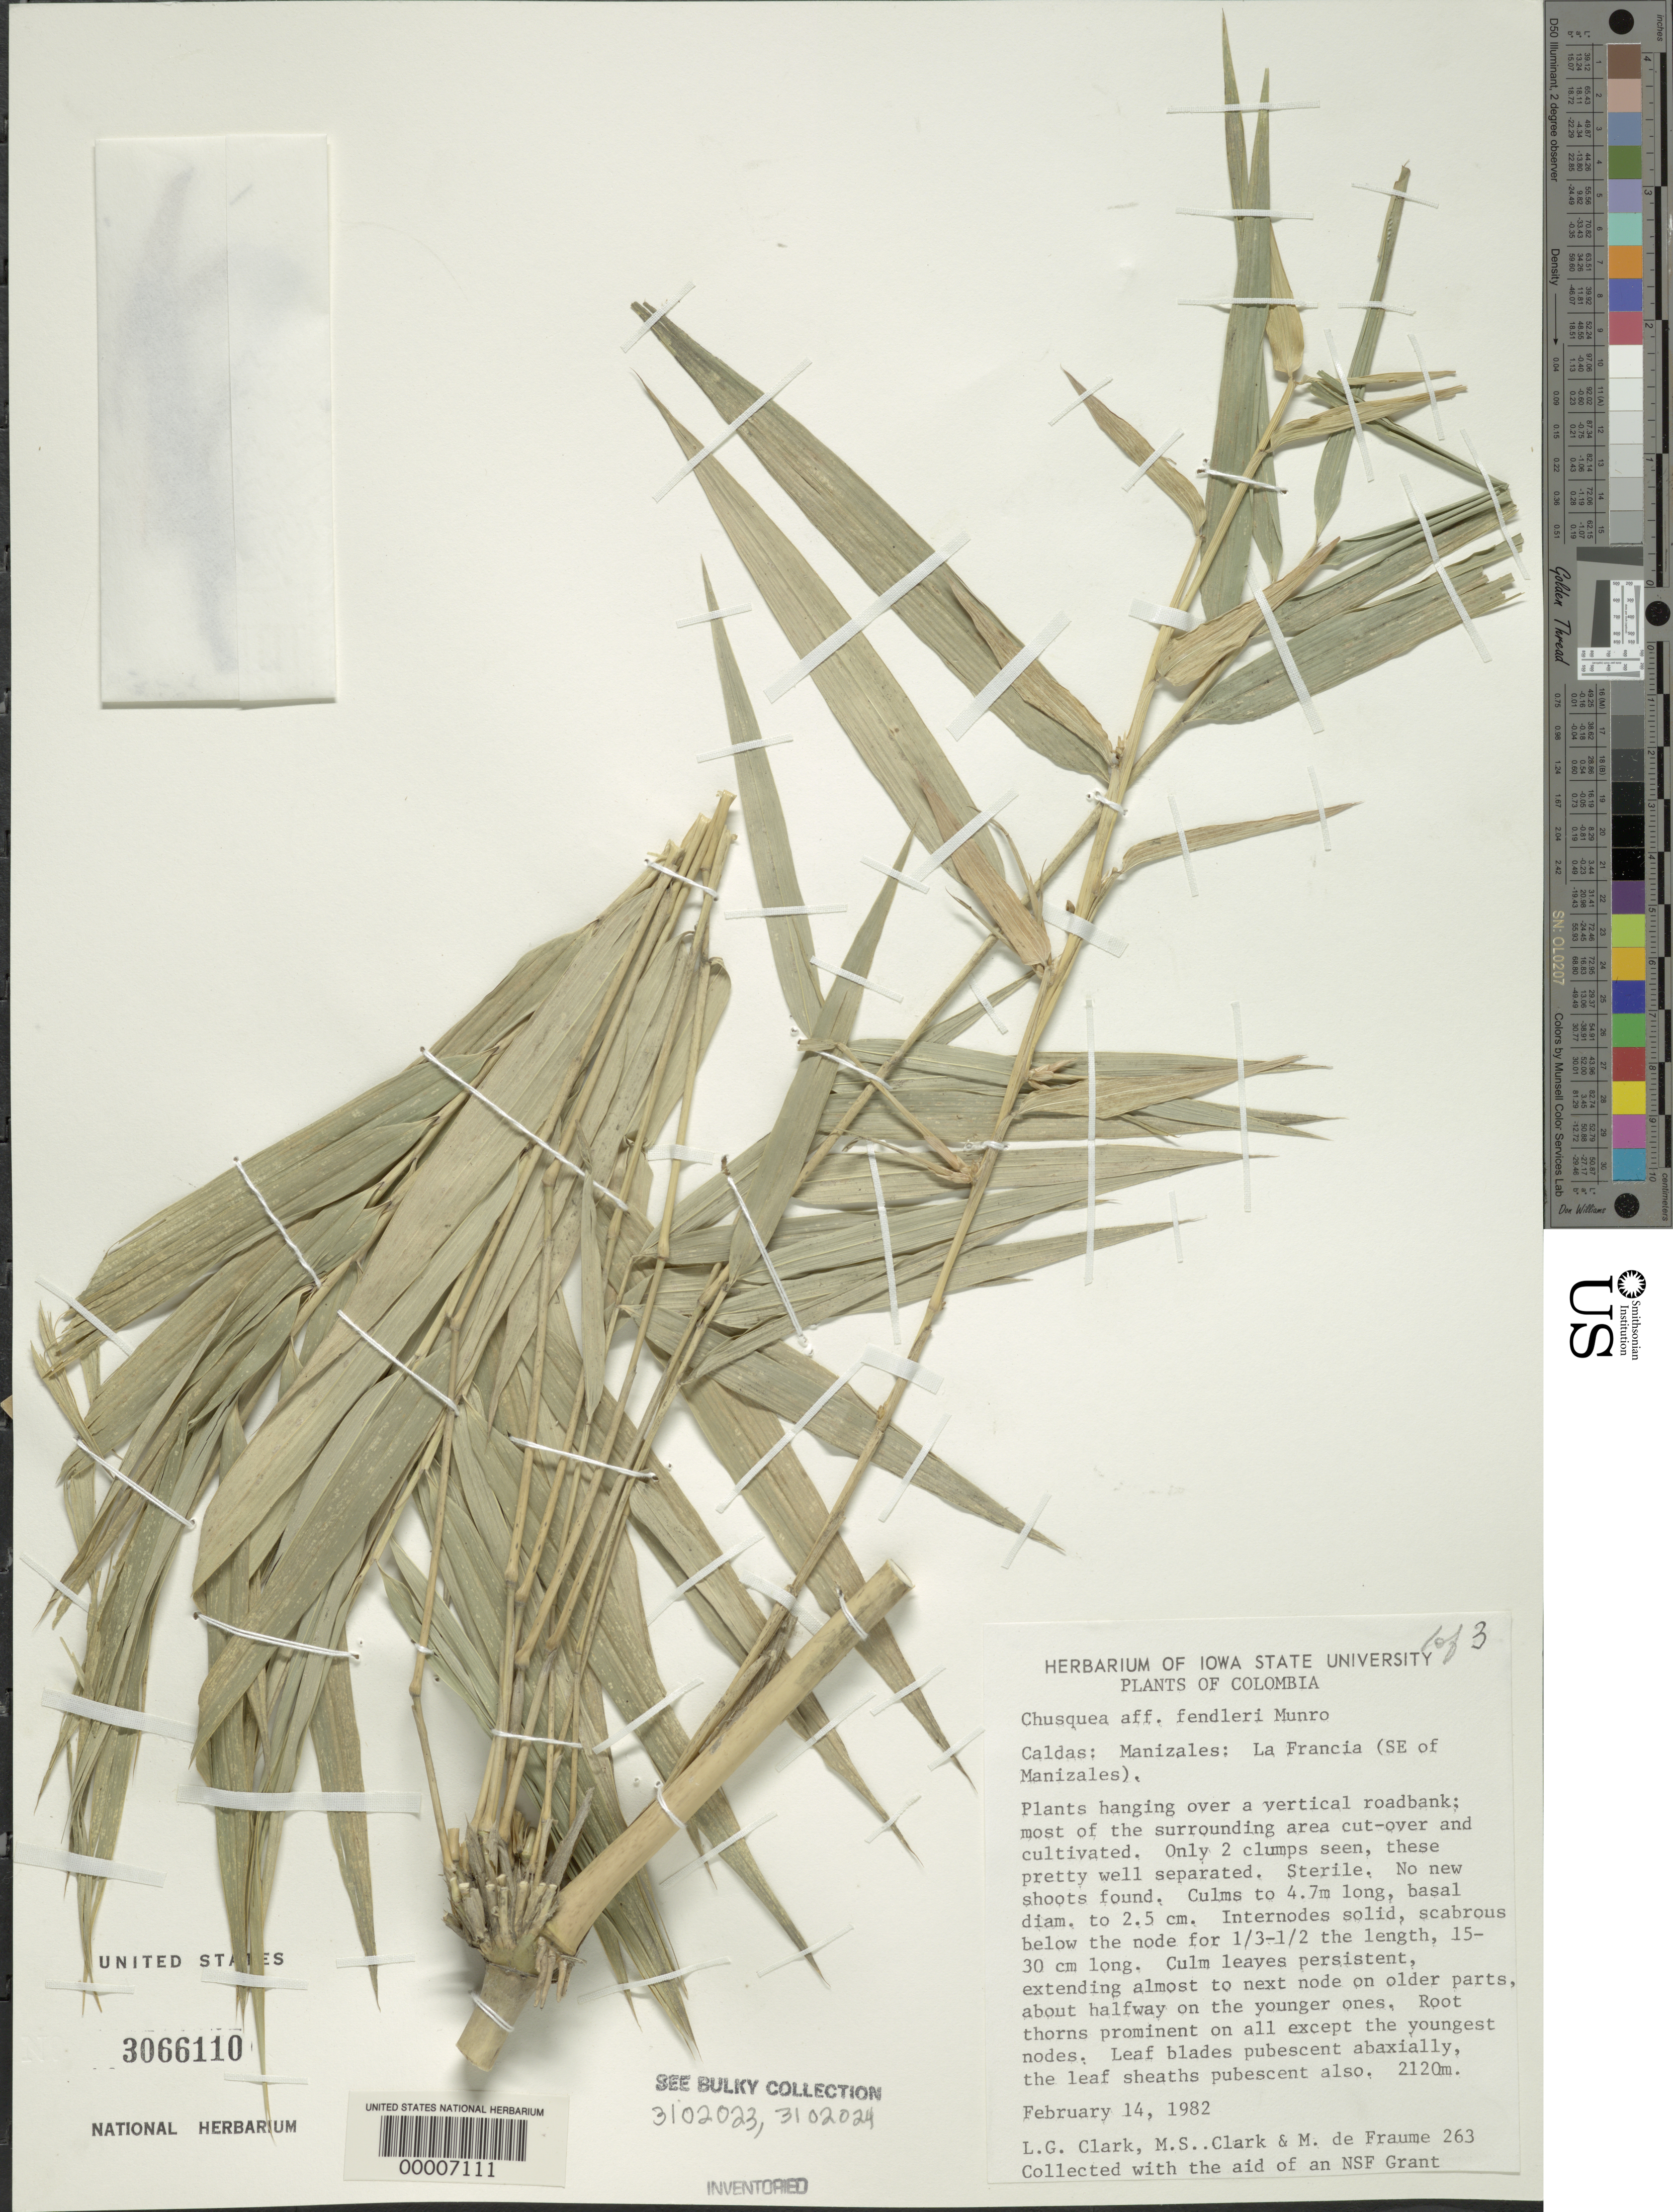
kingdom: Plantae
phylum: Tracheophyta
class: Liliopsida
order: Poales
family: Poaceae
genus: Chusquea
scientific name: Chusquea fendleri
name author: Munro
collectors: L. G. Clark, M. S. Clark & M. Fraume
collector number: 263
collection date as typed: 14 Feb 1982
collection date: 1982-02-14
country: Colombia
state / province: Caldas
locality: Manizales, La Francia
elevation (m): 2120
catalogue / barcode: US 3066110